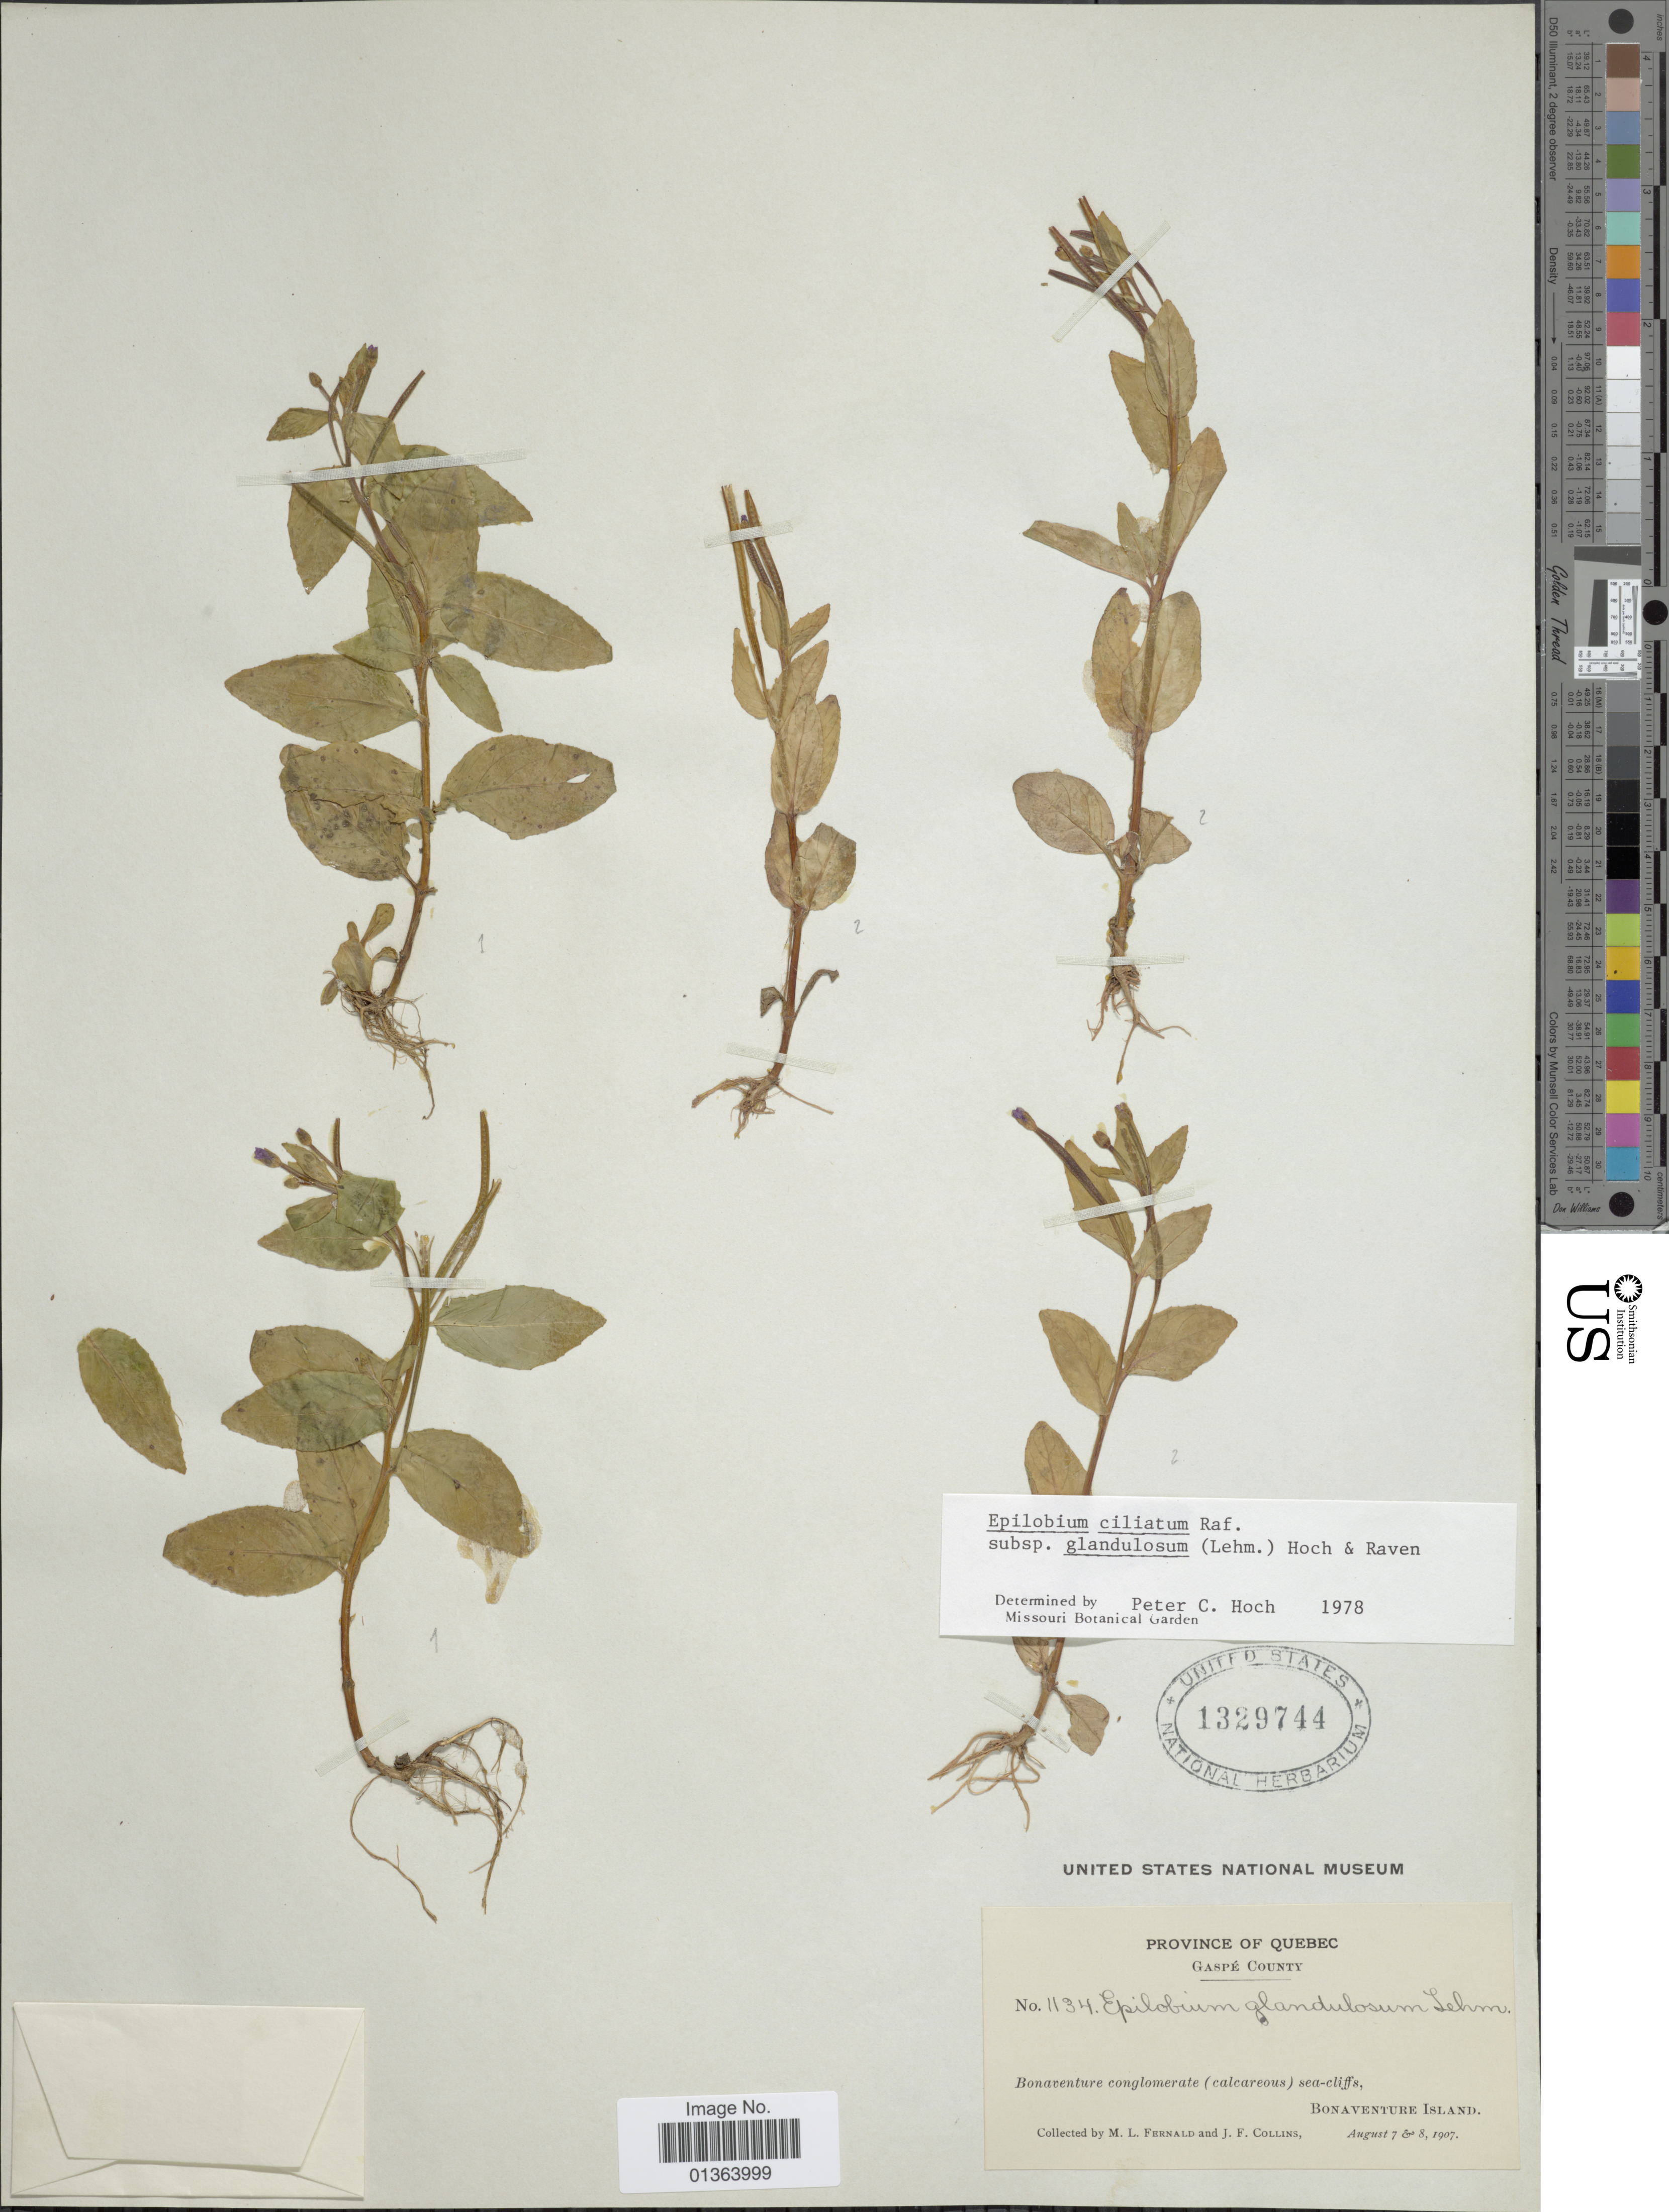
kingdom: Plantae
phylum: Tracheophyta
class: Magnoliopsida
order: Myrtales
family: Onagraceae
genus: Epilobium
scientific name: Epilobium ciliatum subsp. glandulosum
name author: (Lehm.) Hoch & P.H. Raven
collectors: M. L. Fernald & J. Collins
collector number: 1134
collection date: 1907-08-07/1907-08-08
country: Canada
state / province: Quebec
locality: Gaspé County. Bonaventure Island.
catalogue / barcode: US 1329744